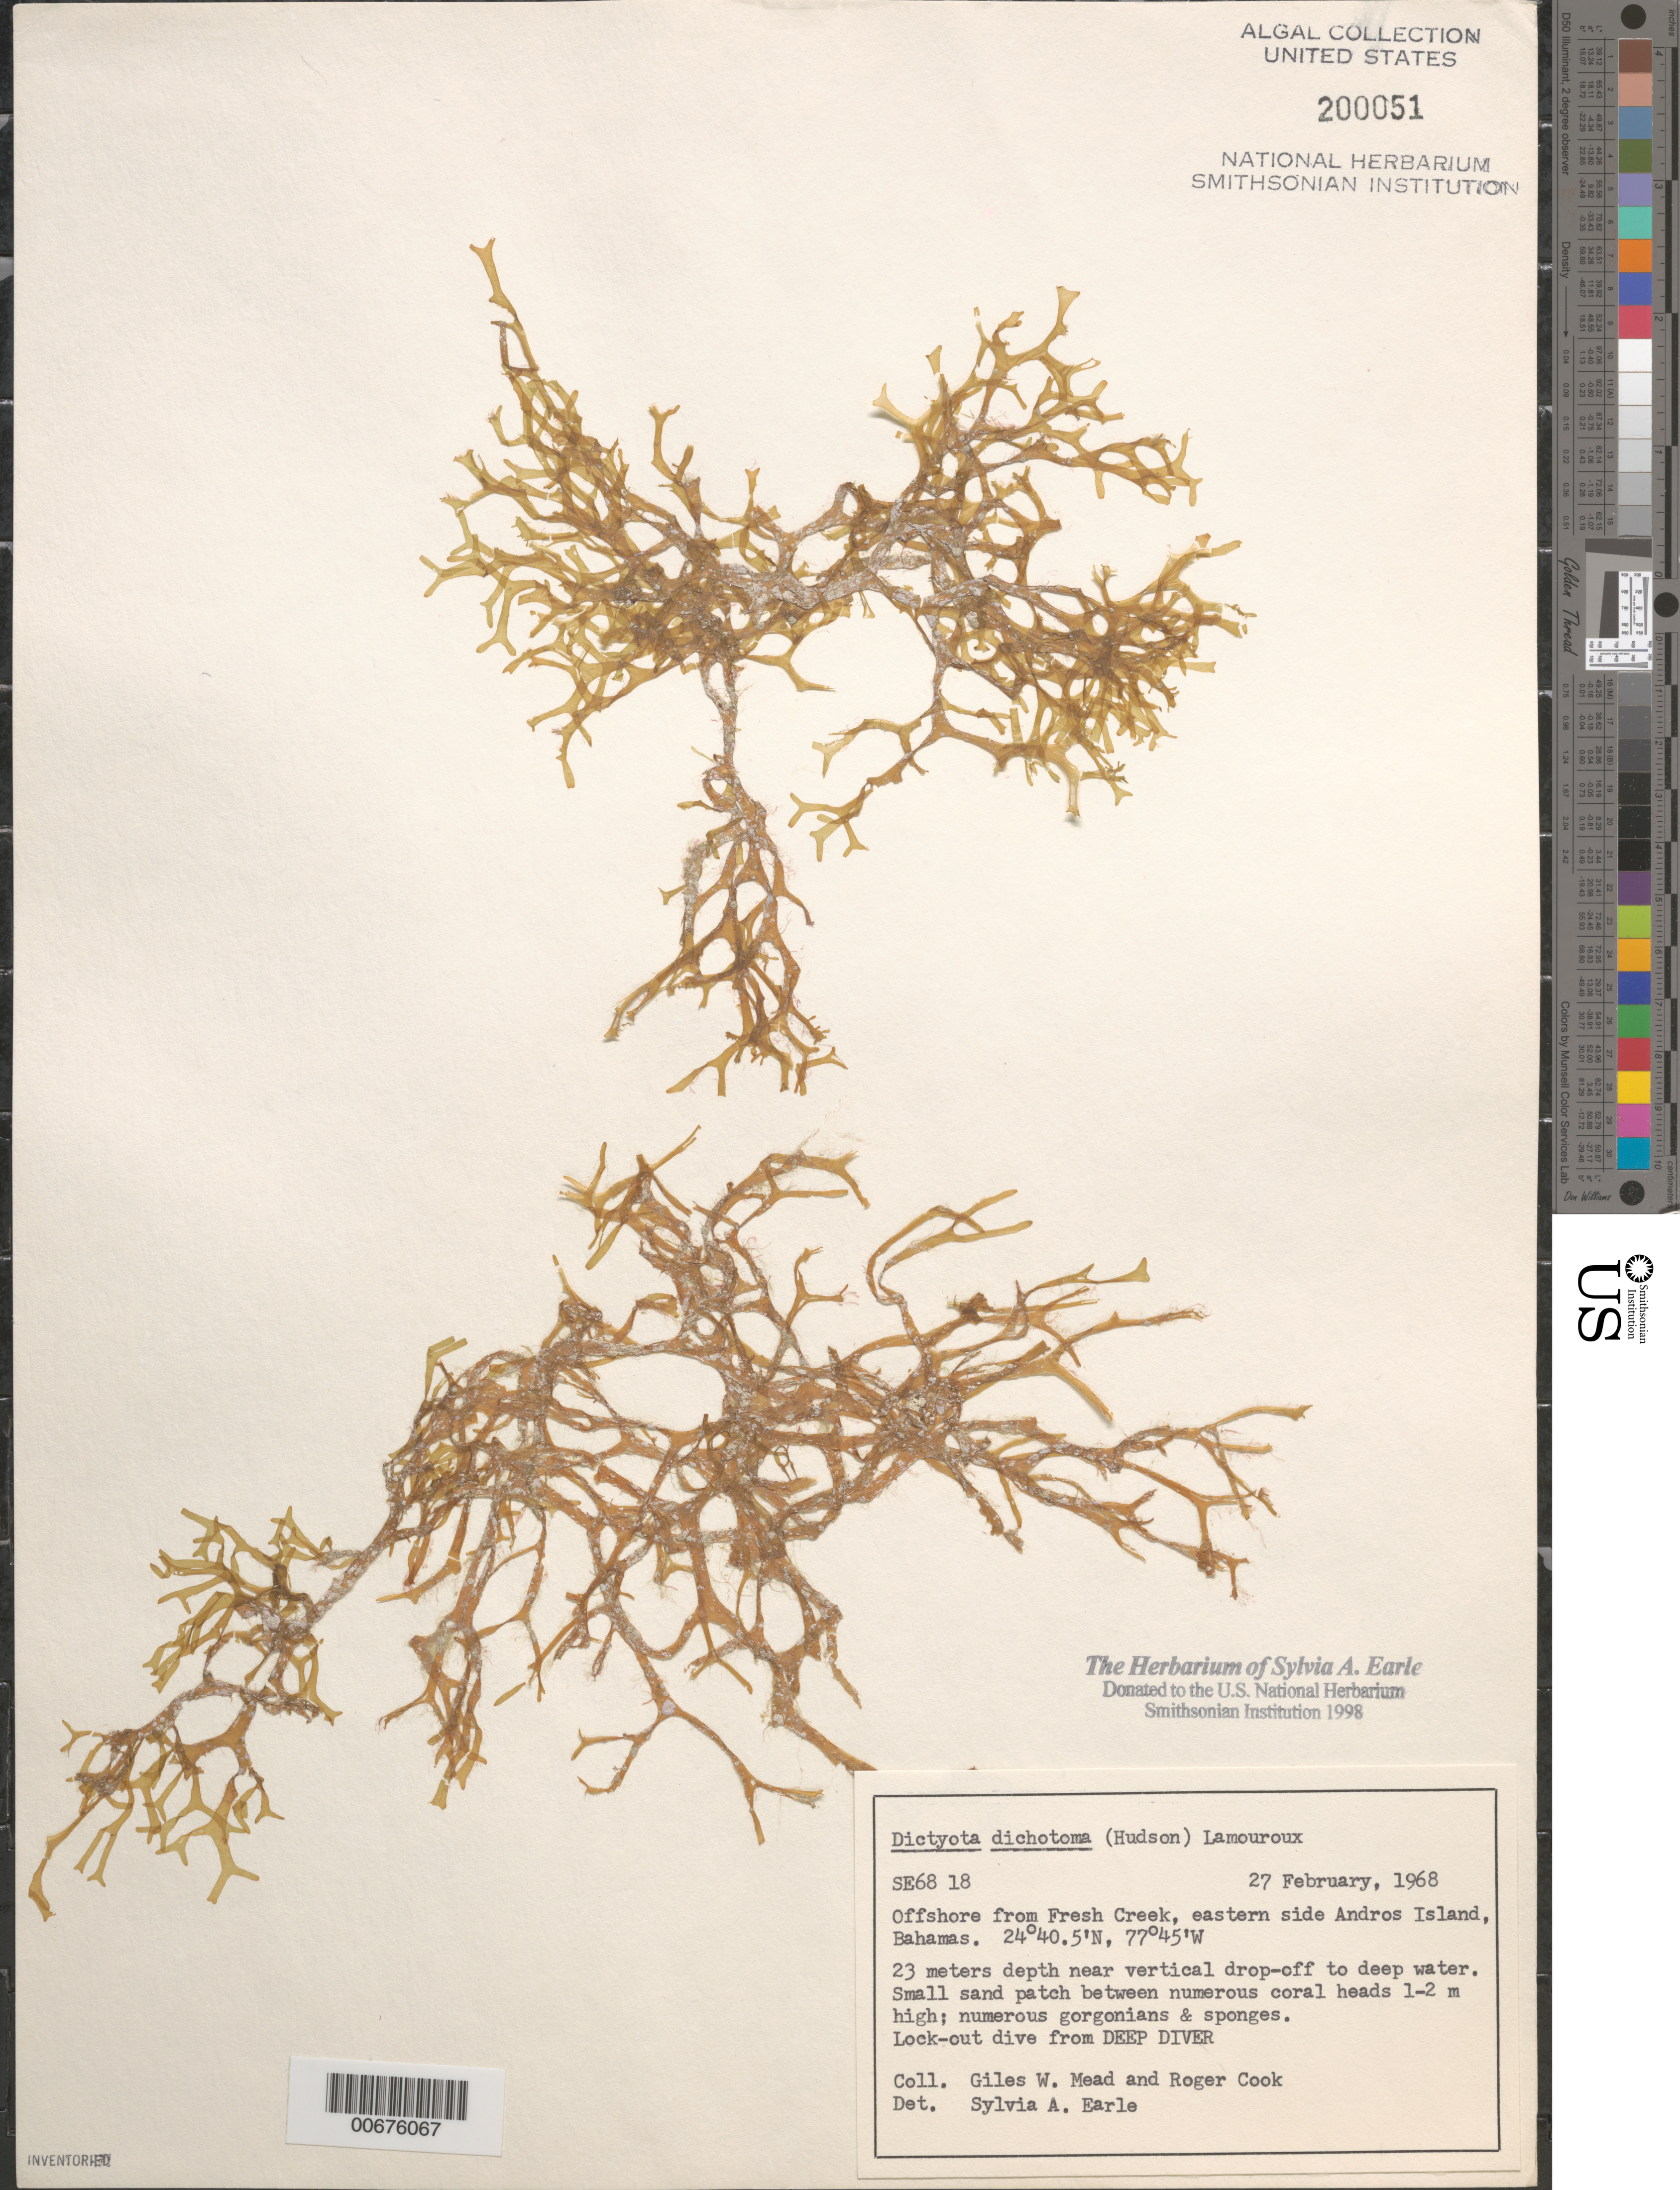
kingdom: Chromista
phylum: Ochrophyta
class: Phaeophyceae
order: Dictyotales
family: Dictyotaceae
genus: Dictyota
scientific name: Dictyota dichotoma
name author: (Huds.) J.V.Lamouroux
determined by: Earle, S. A.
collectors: G. W. Mead & R. Cook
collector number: Se 6318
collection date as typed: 27 Feb 1968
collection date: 1968-02-27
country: Bahamas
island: Andros Island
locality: Off Fresh Creek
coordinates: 24 40.5' N, 77 45' W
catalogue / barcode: US 200051